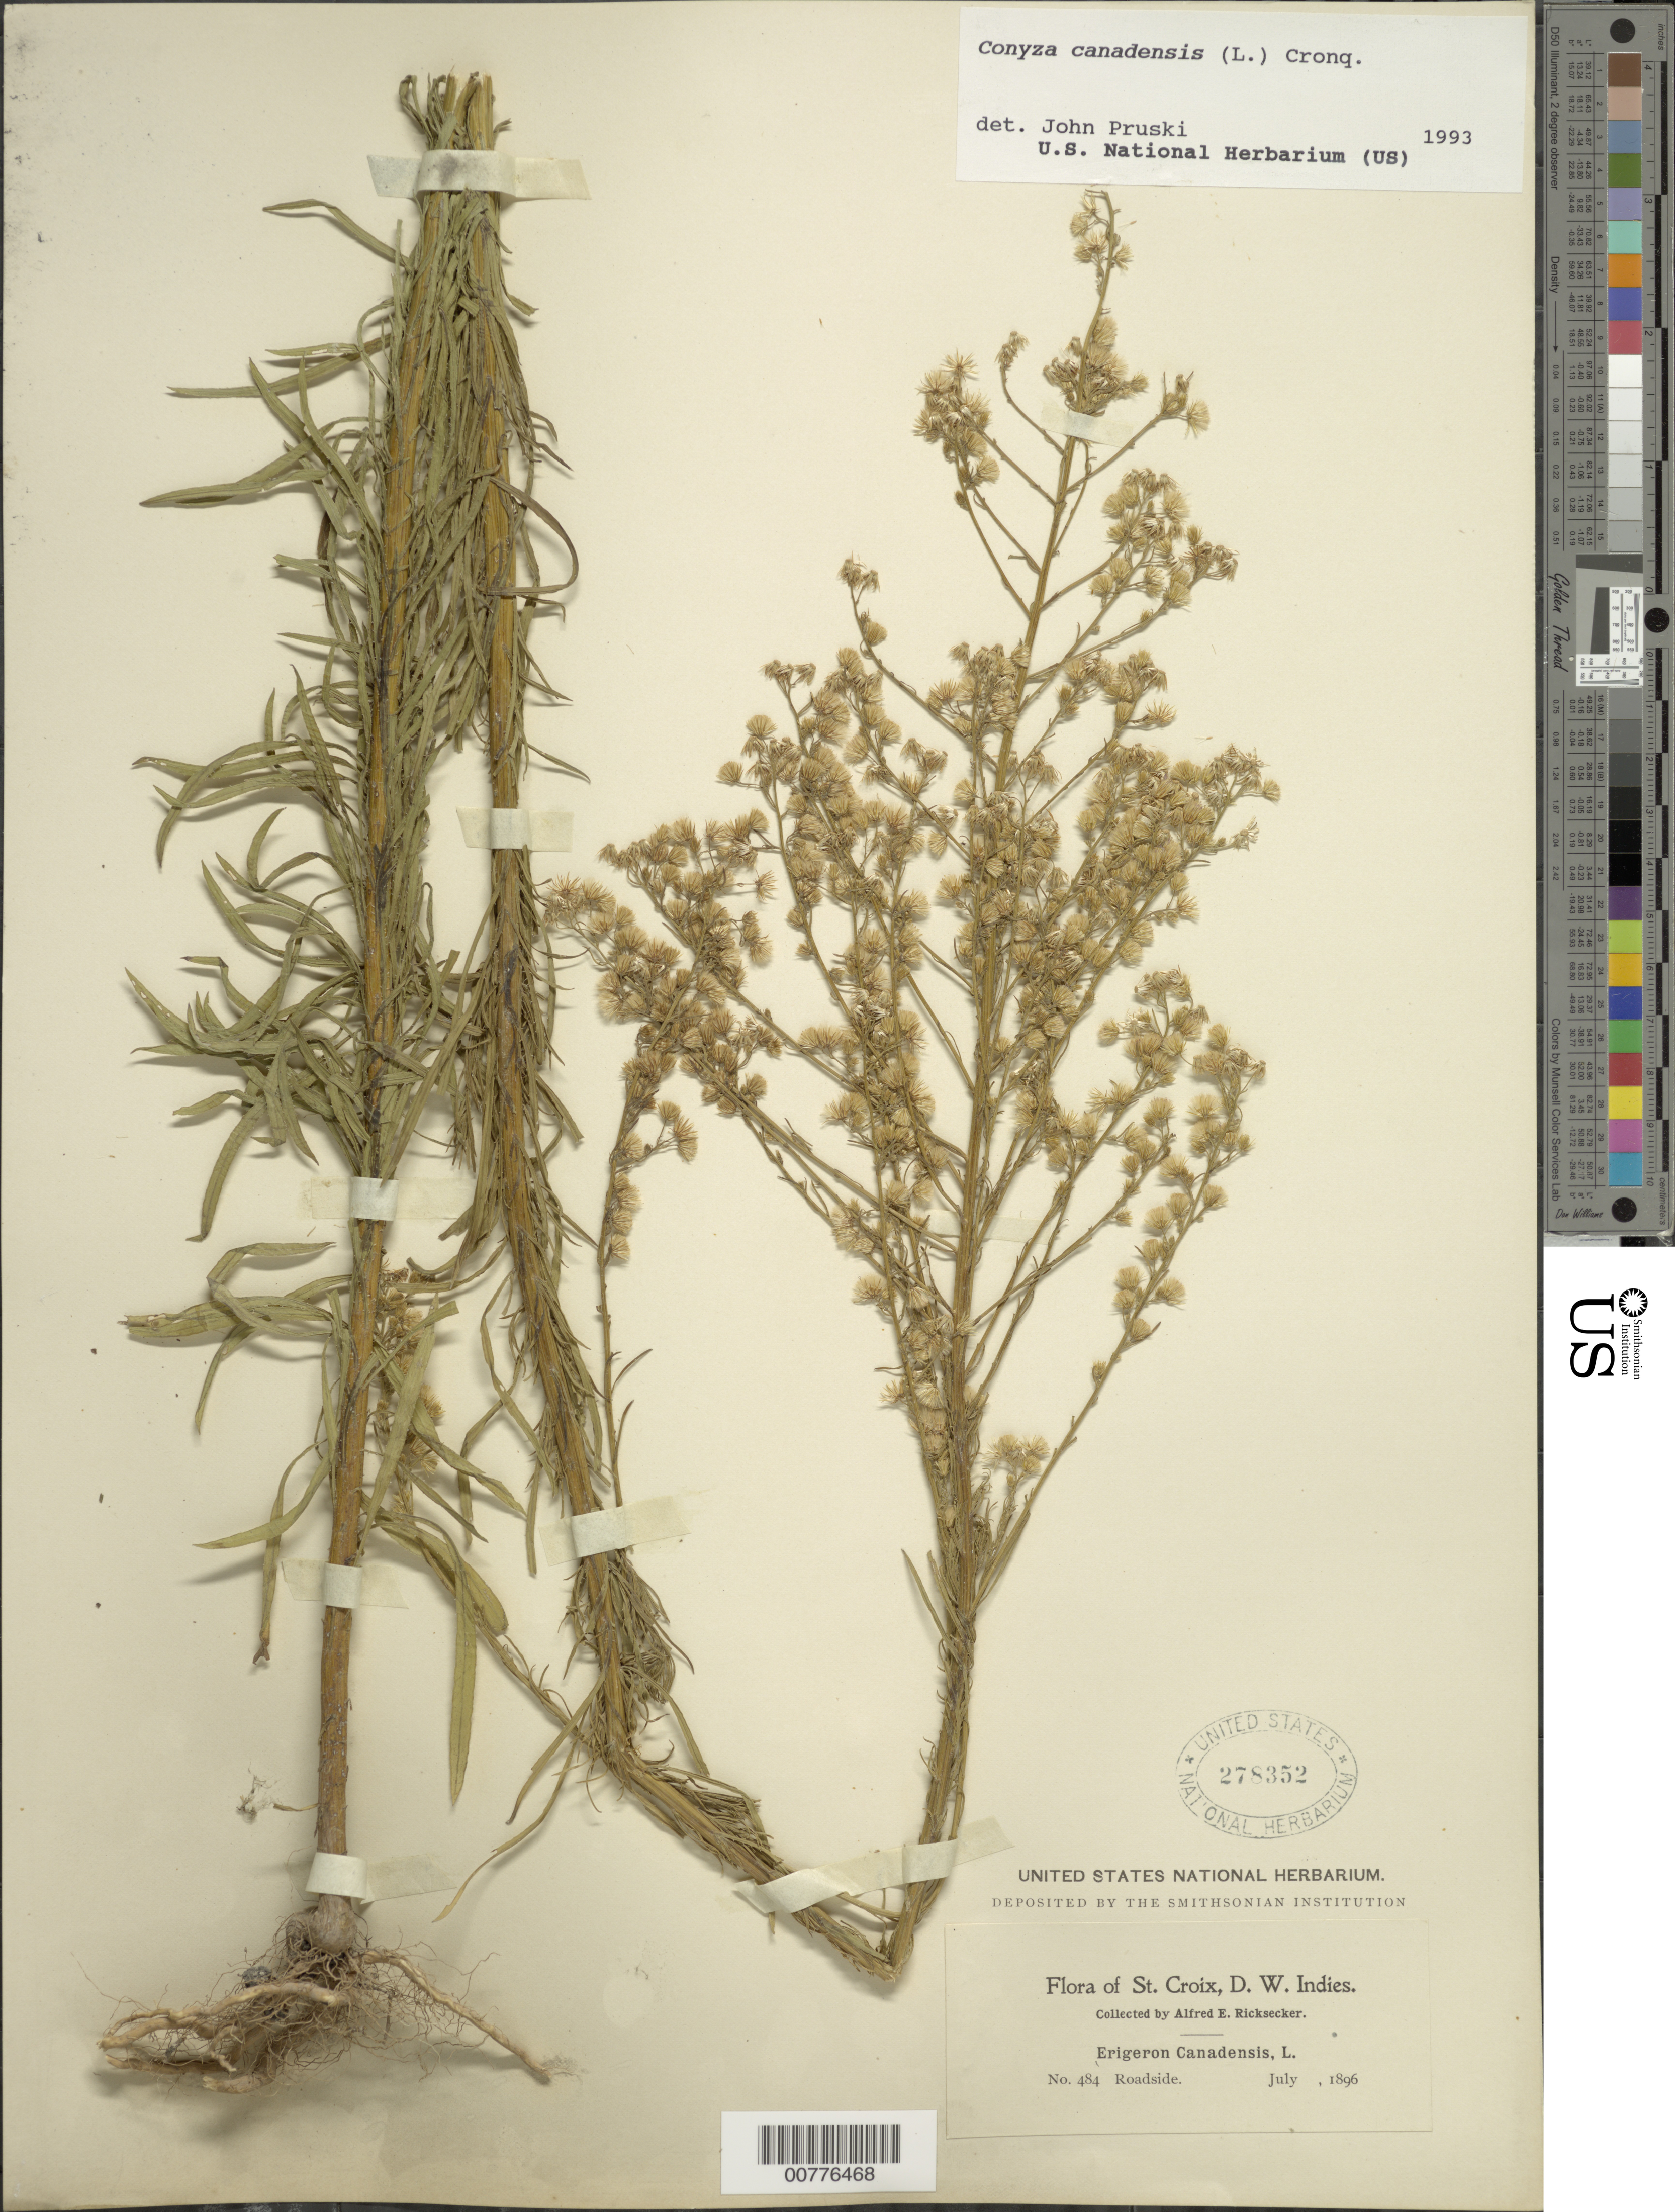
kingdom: Plantae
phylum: Tracheophyta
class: Magnoliopsida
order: Asterales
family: Asteraceae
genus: Conyza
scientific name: Conyza canadensis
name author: (L.) Cronq.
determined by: Pruski, J. F.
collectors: A. E. Ricksecker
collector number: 484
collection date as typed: Jul 1896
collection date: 1896-07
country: U.S. Virgin Islands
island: St. Croix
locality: Roadside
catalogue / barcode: US 278352